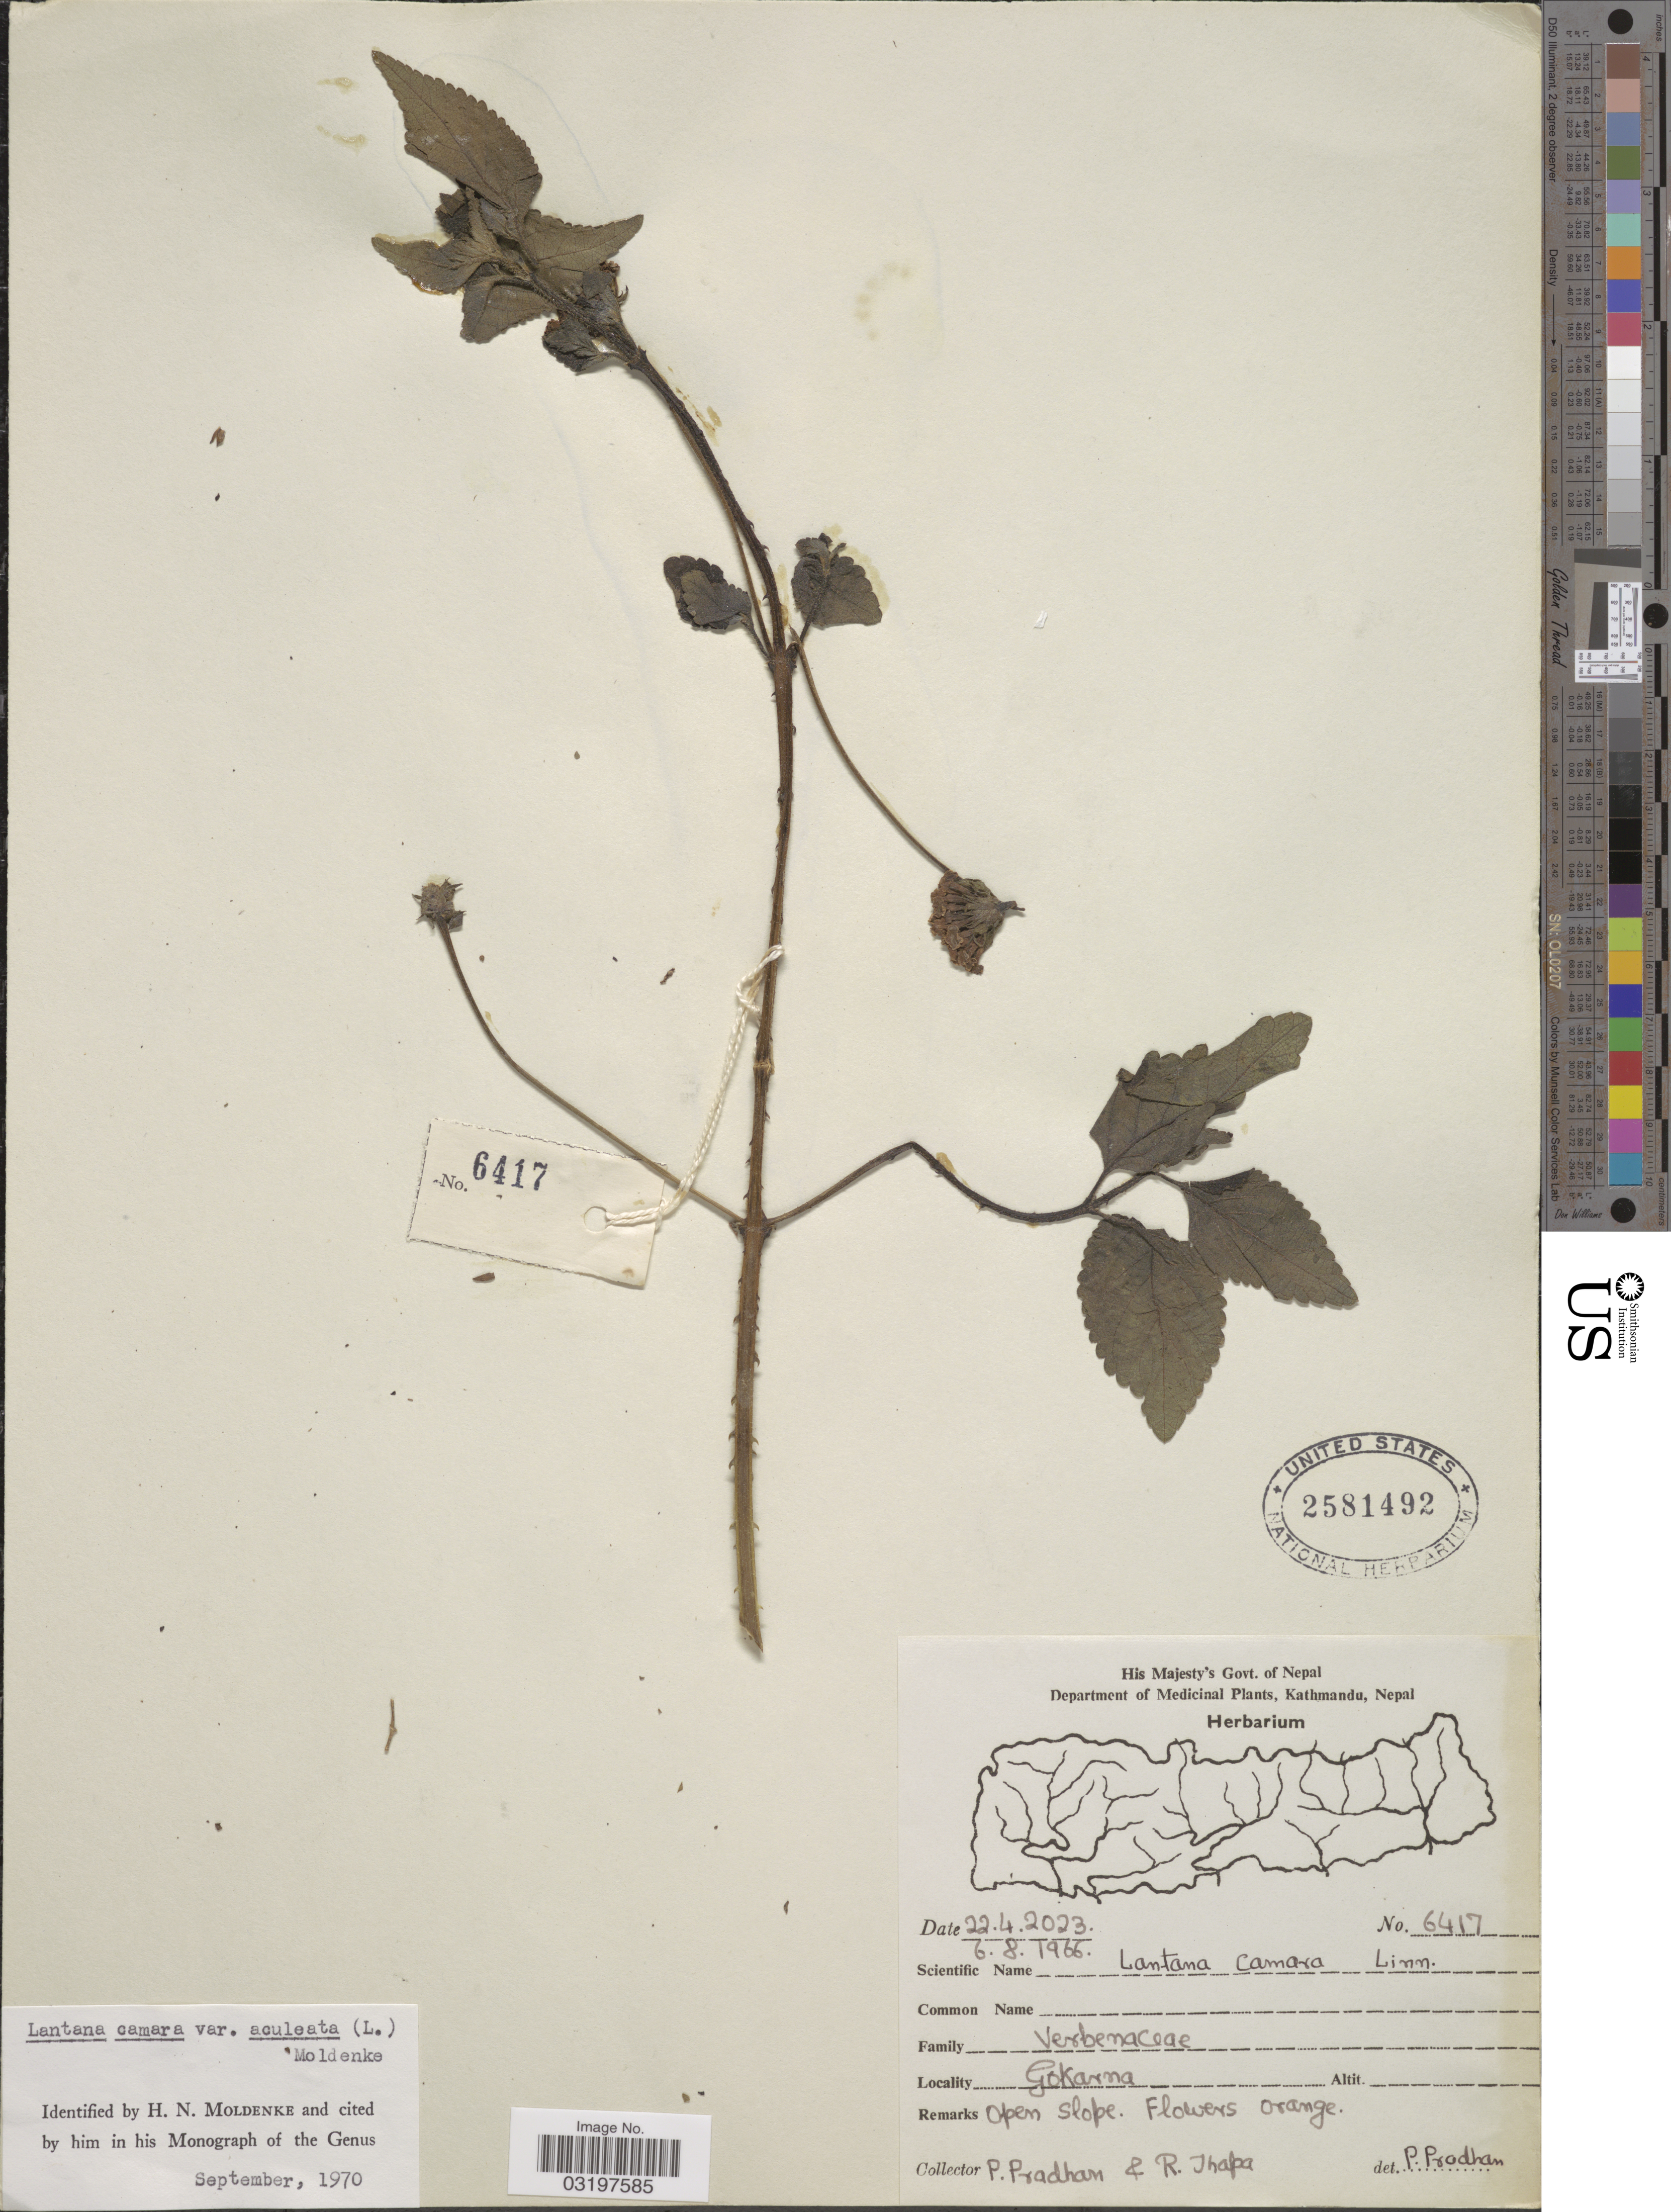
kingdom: Plantae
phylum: Tracheophyta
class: Magnoliopsida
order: Lamiales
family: Verbenaceae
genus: Lantana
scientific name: Lantana camara var. aculeata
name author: (L.) Moldenke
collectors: P. Pradhan & R. Thapa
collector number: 6417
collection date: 1966-08-06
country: Nepal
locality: Gokarna.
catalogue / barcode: US 2581492